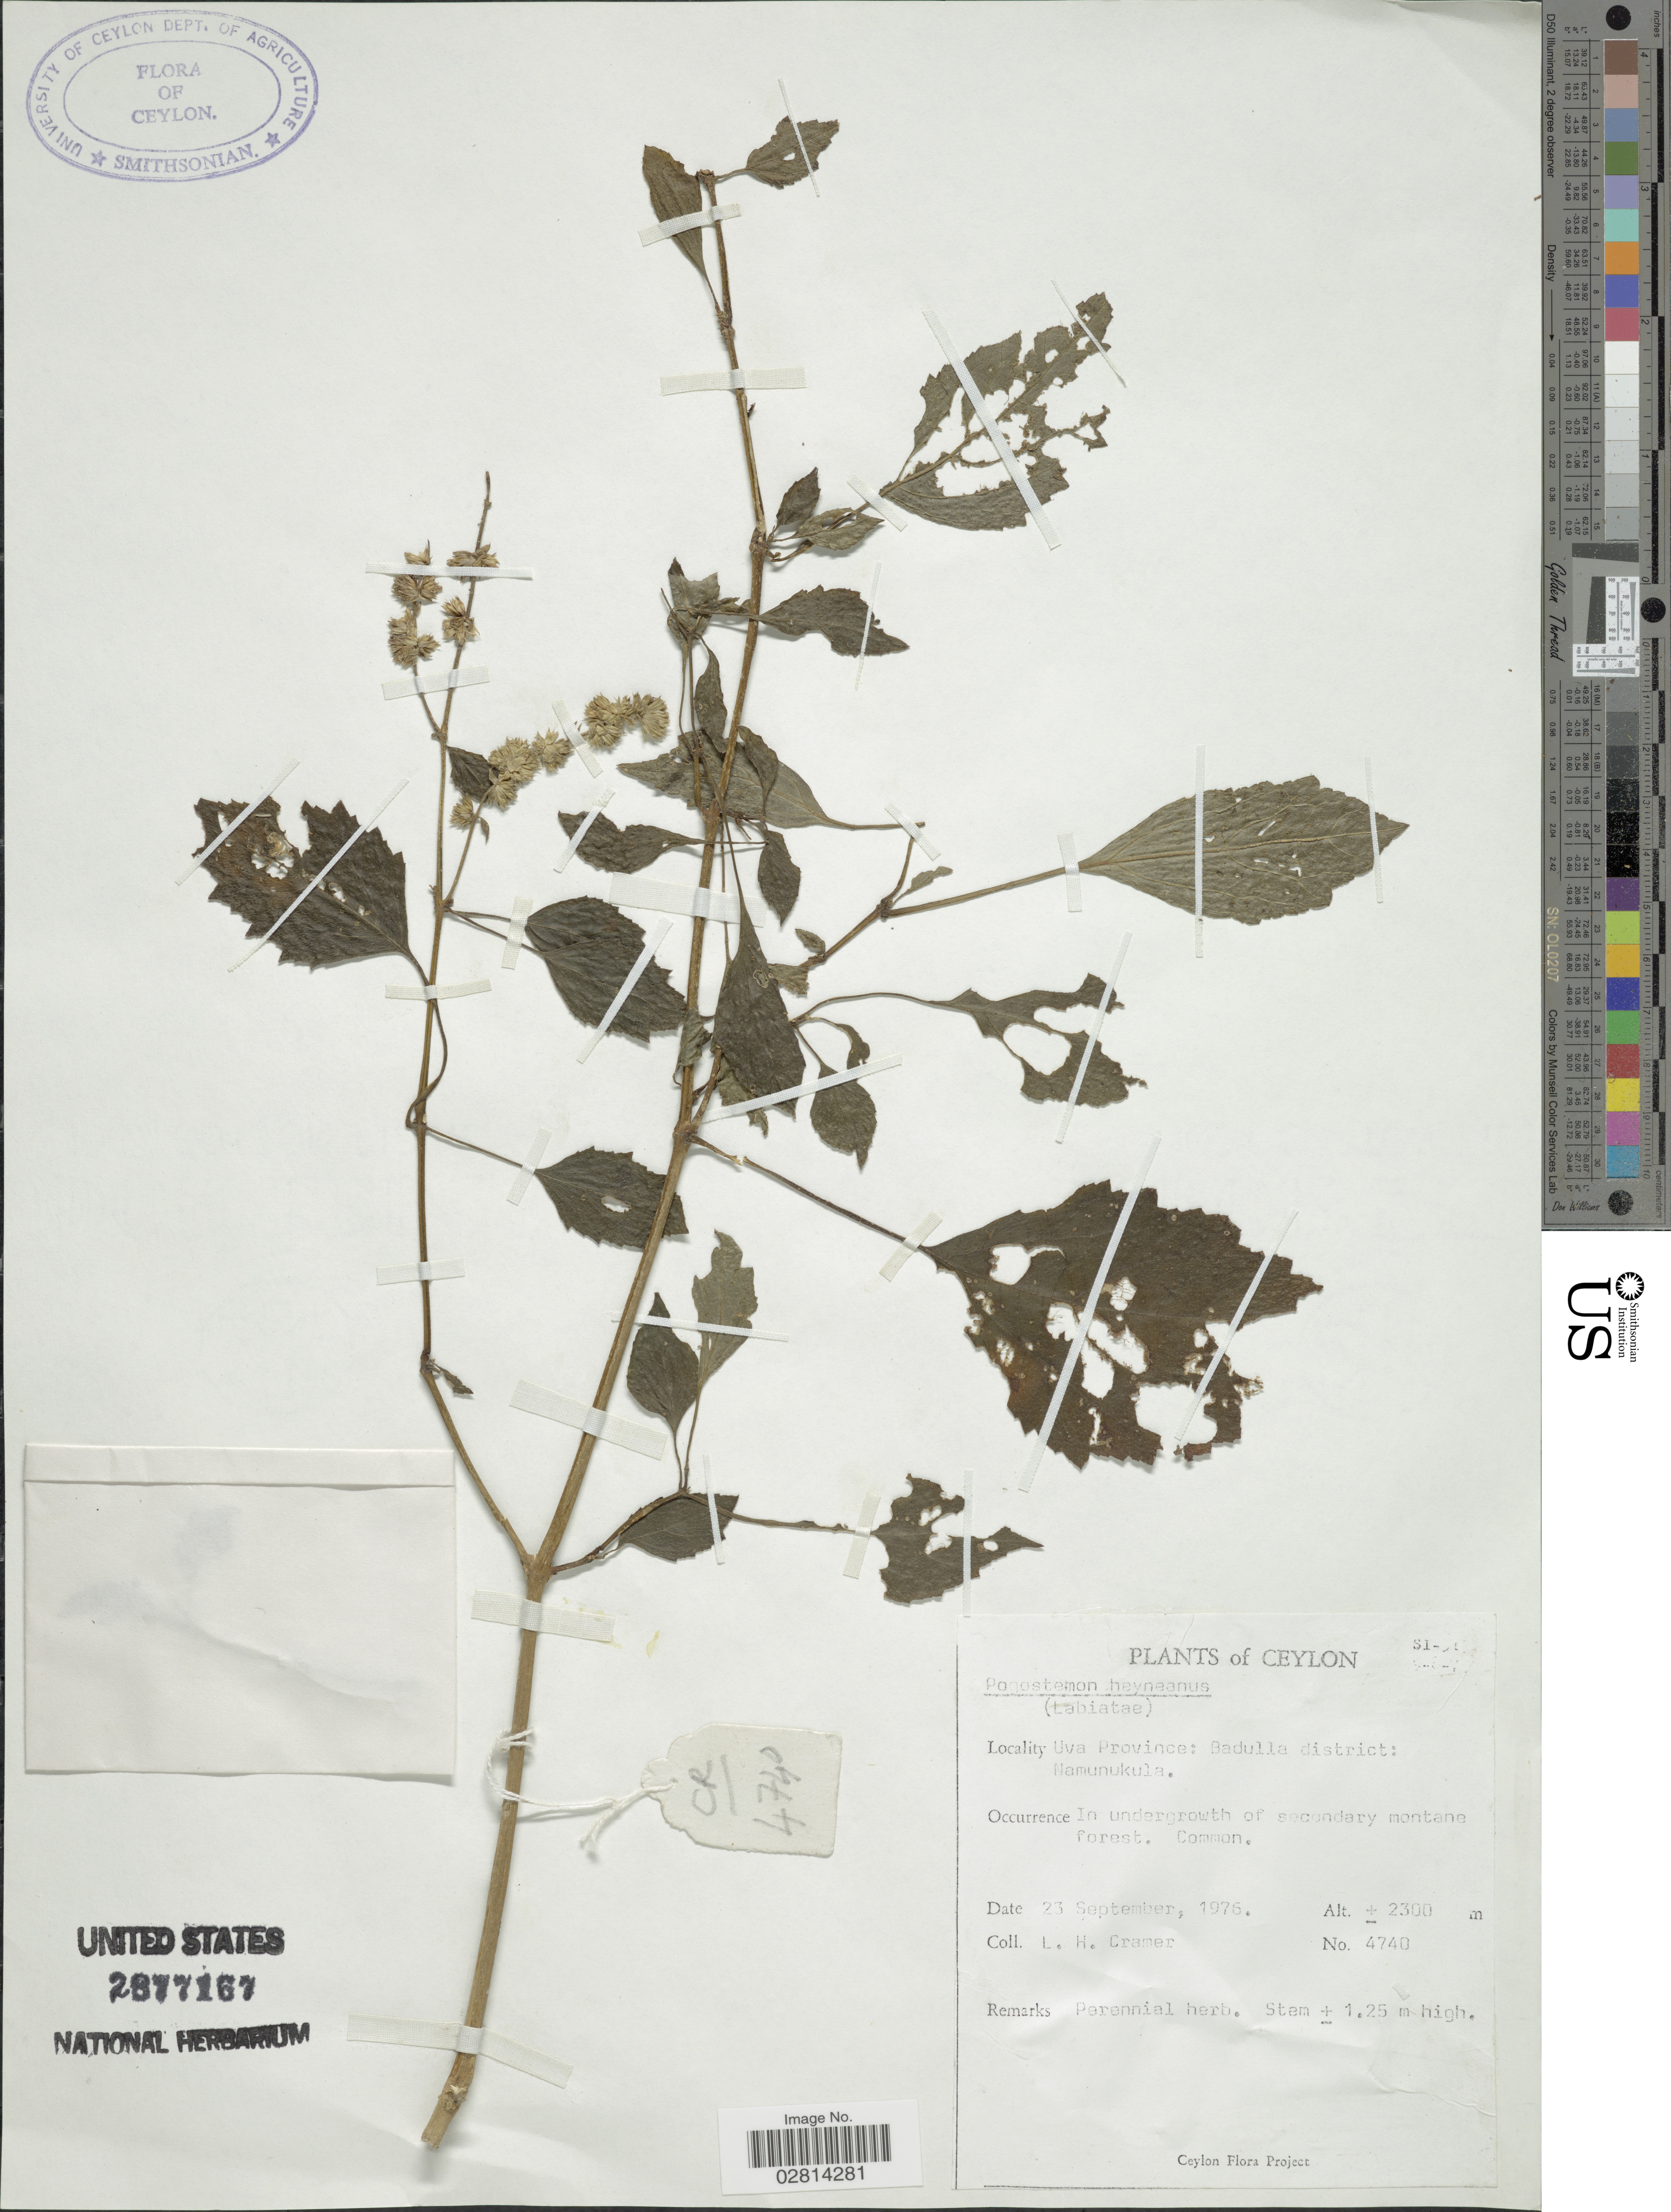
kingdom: Plantae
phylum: Tracheophyta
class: Magnoliopsida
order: Lamiales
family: Lamiaceae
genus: Pogostemon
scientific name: Pogostemon heyneanus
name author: Benth.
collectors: L. H. Cramer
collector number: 4740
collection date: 1976-09-23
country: Sri Lanka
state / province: Uva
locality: Ceylon. Badulla district: Namunukula.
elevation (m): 2300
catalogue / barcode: US 2877167